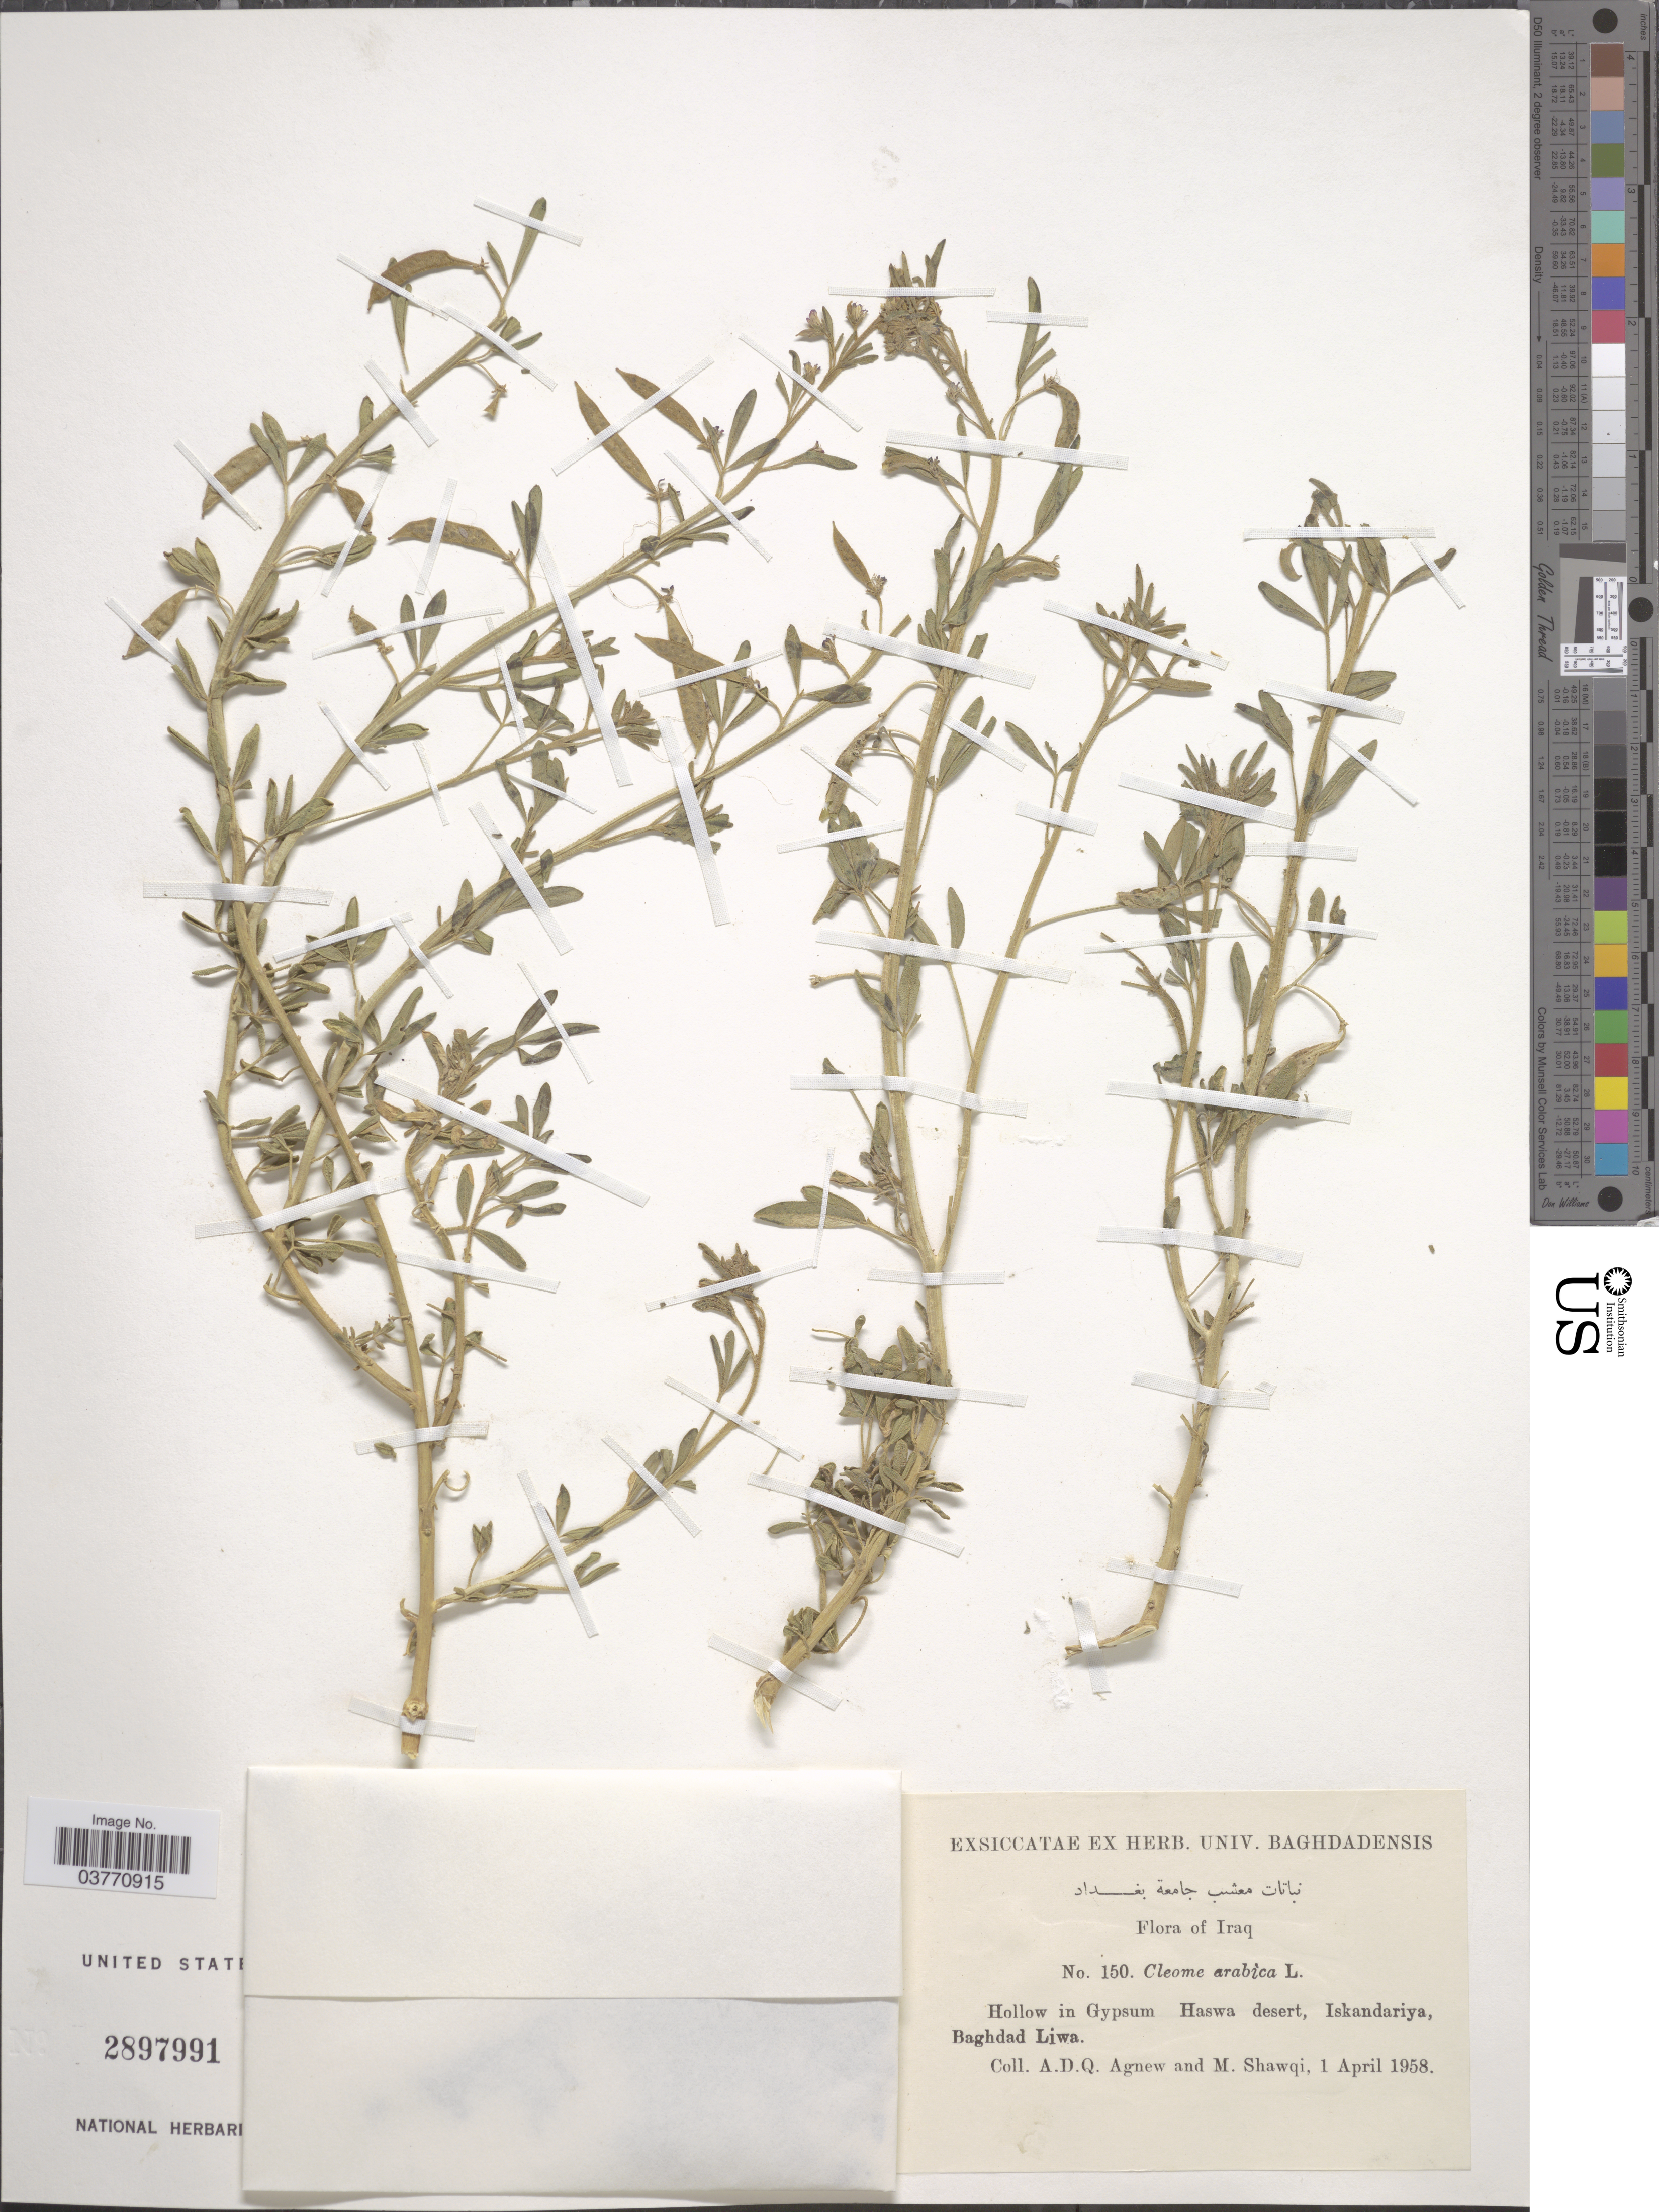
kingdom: Plantae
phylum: Tracheophyta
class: Magnoliopsida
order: Brassicales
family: Cleomaceae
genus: Cleome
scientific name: Cleome arabica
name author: L.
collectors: A. D. Agnew & M. Shawqi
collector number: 150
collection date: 1958-04-01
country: Iraq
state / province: Baghdad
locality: Hollow in Gypsum Haswa desert, Iskandariya, Baghdad Liwa.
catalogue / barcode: US 2897991